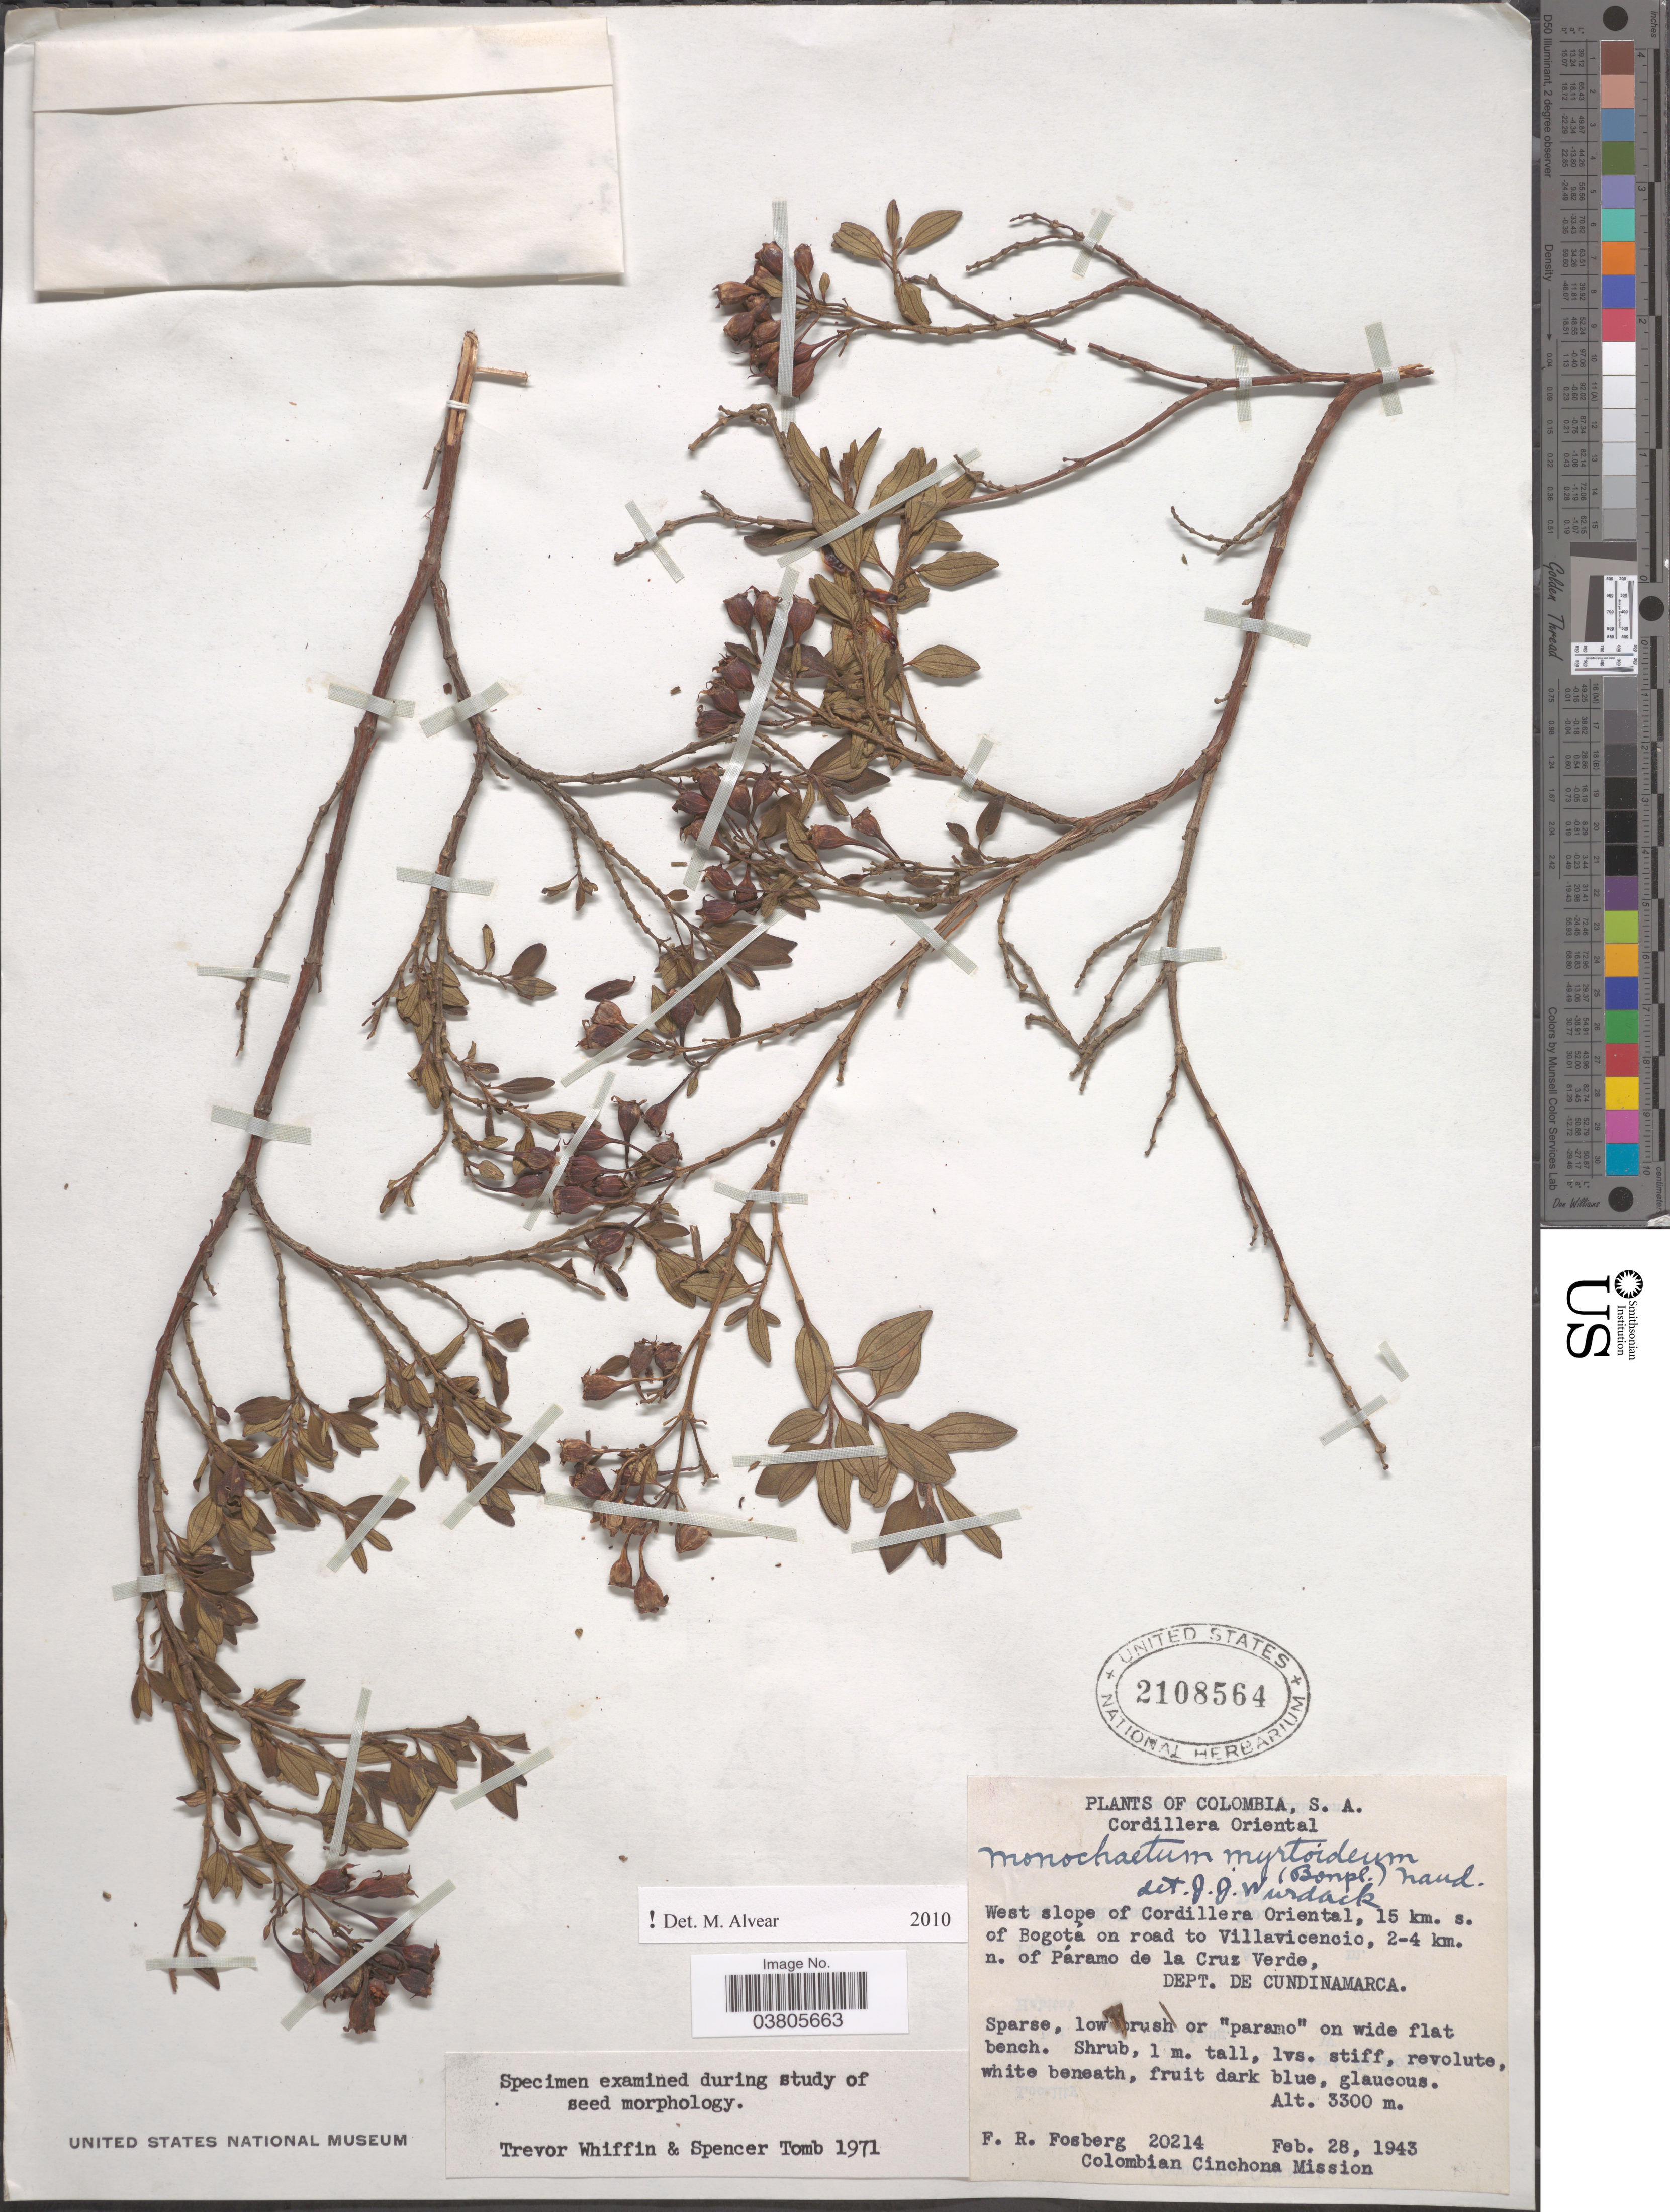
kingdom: Plantae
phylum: Tracheophyta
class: Magnoliopsida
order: Myrtales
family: Melastomataceae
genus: Monochaetum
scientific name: Monochaetum myrtoideum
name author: Naudin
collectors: F. R. Fosberg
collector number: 20214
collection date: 1943-02-28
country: Colombia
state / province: Cundinamarca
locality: Cordillera Oriental. West slope of Cordillera Oriental, 15 km. s. of Bogotá on road to Villavicencio, 2-4 km. n.of Páramo de la Cruz Verde, Dept. de Cundinamarca.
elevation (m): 3300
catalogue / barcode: US 2108564